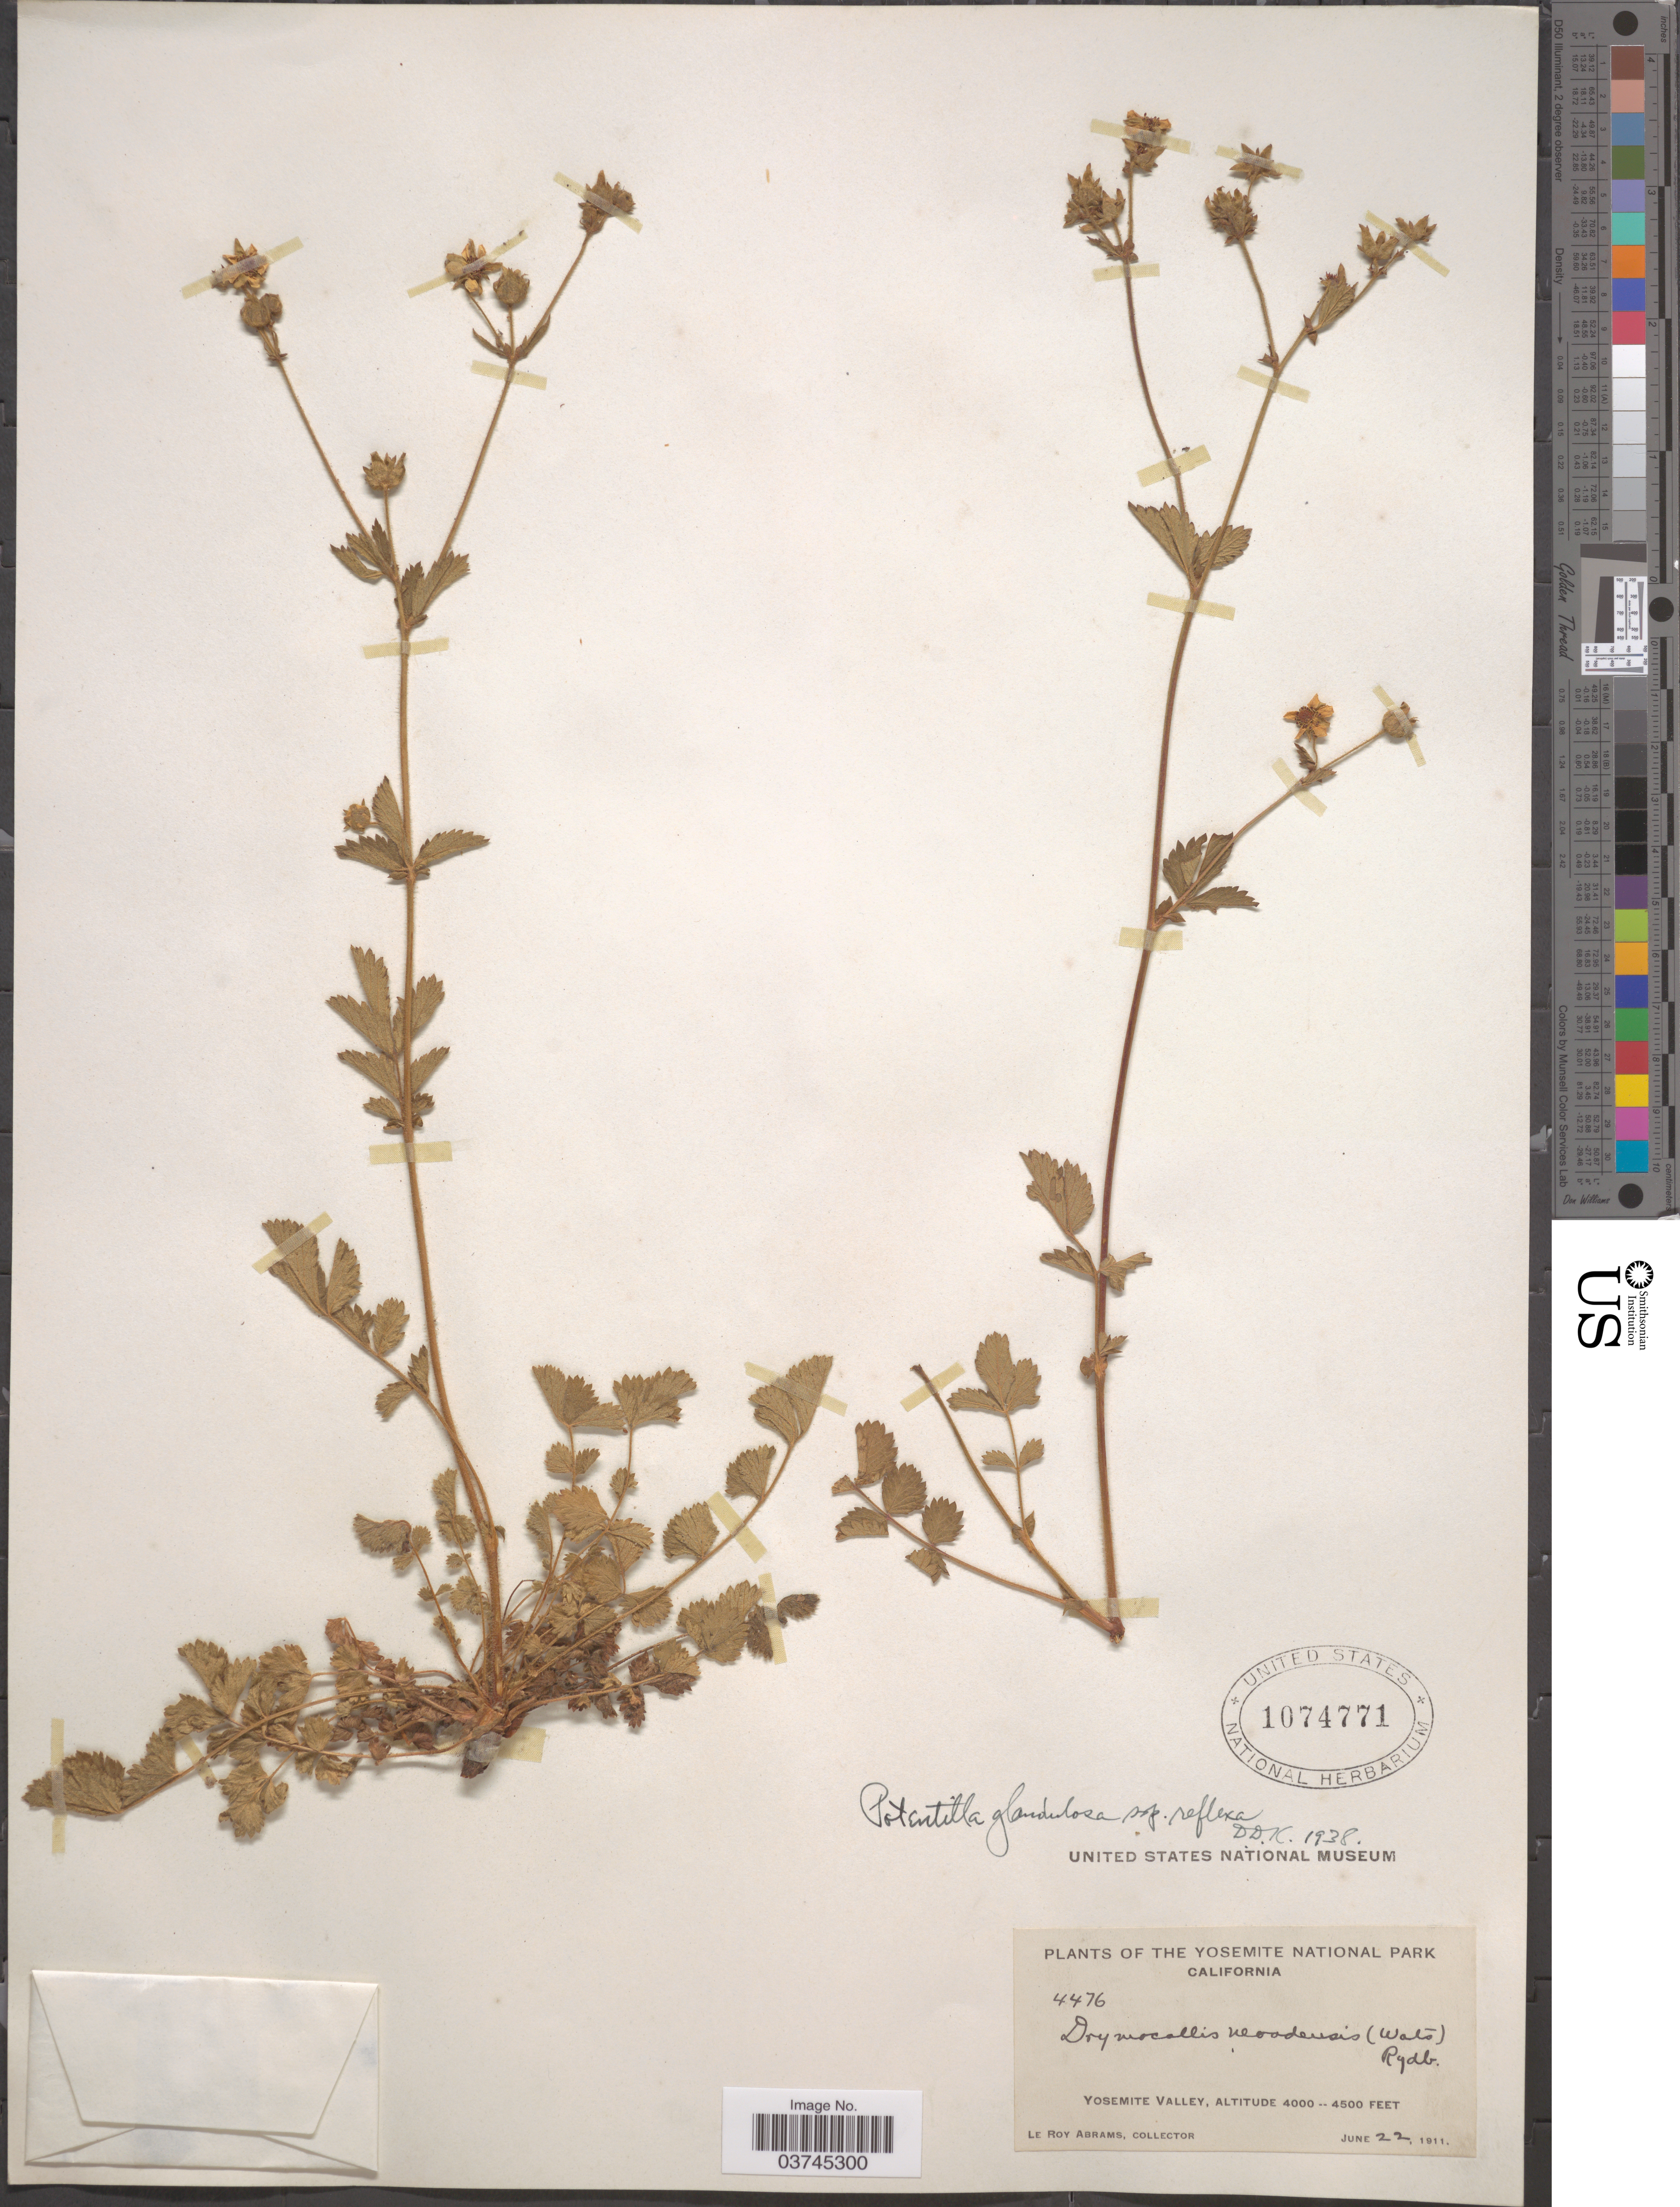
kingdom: Plantae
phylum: Tracheophyta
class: Magnoliopsida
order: Rosales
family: Rosaceae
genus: Drymocallis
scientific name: Drymocallis glandulosa subsp. reflexa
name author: (Greene) Soják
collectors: L. Abrams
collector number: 4476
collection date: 1911-06-22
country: United States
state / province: California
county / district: Mariposa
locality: Yosemite National Park. Yosemite Valley.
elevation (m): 1219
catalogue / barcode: US 1074771